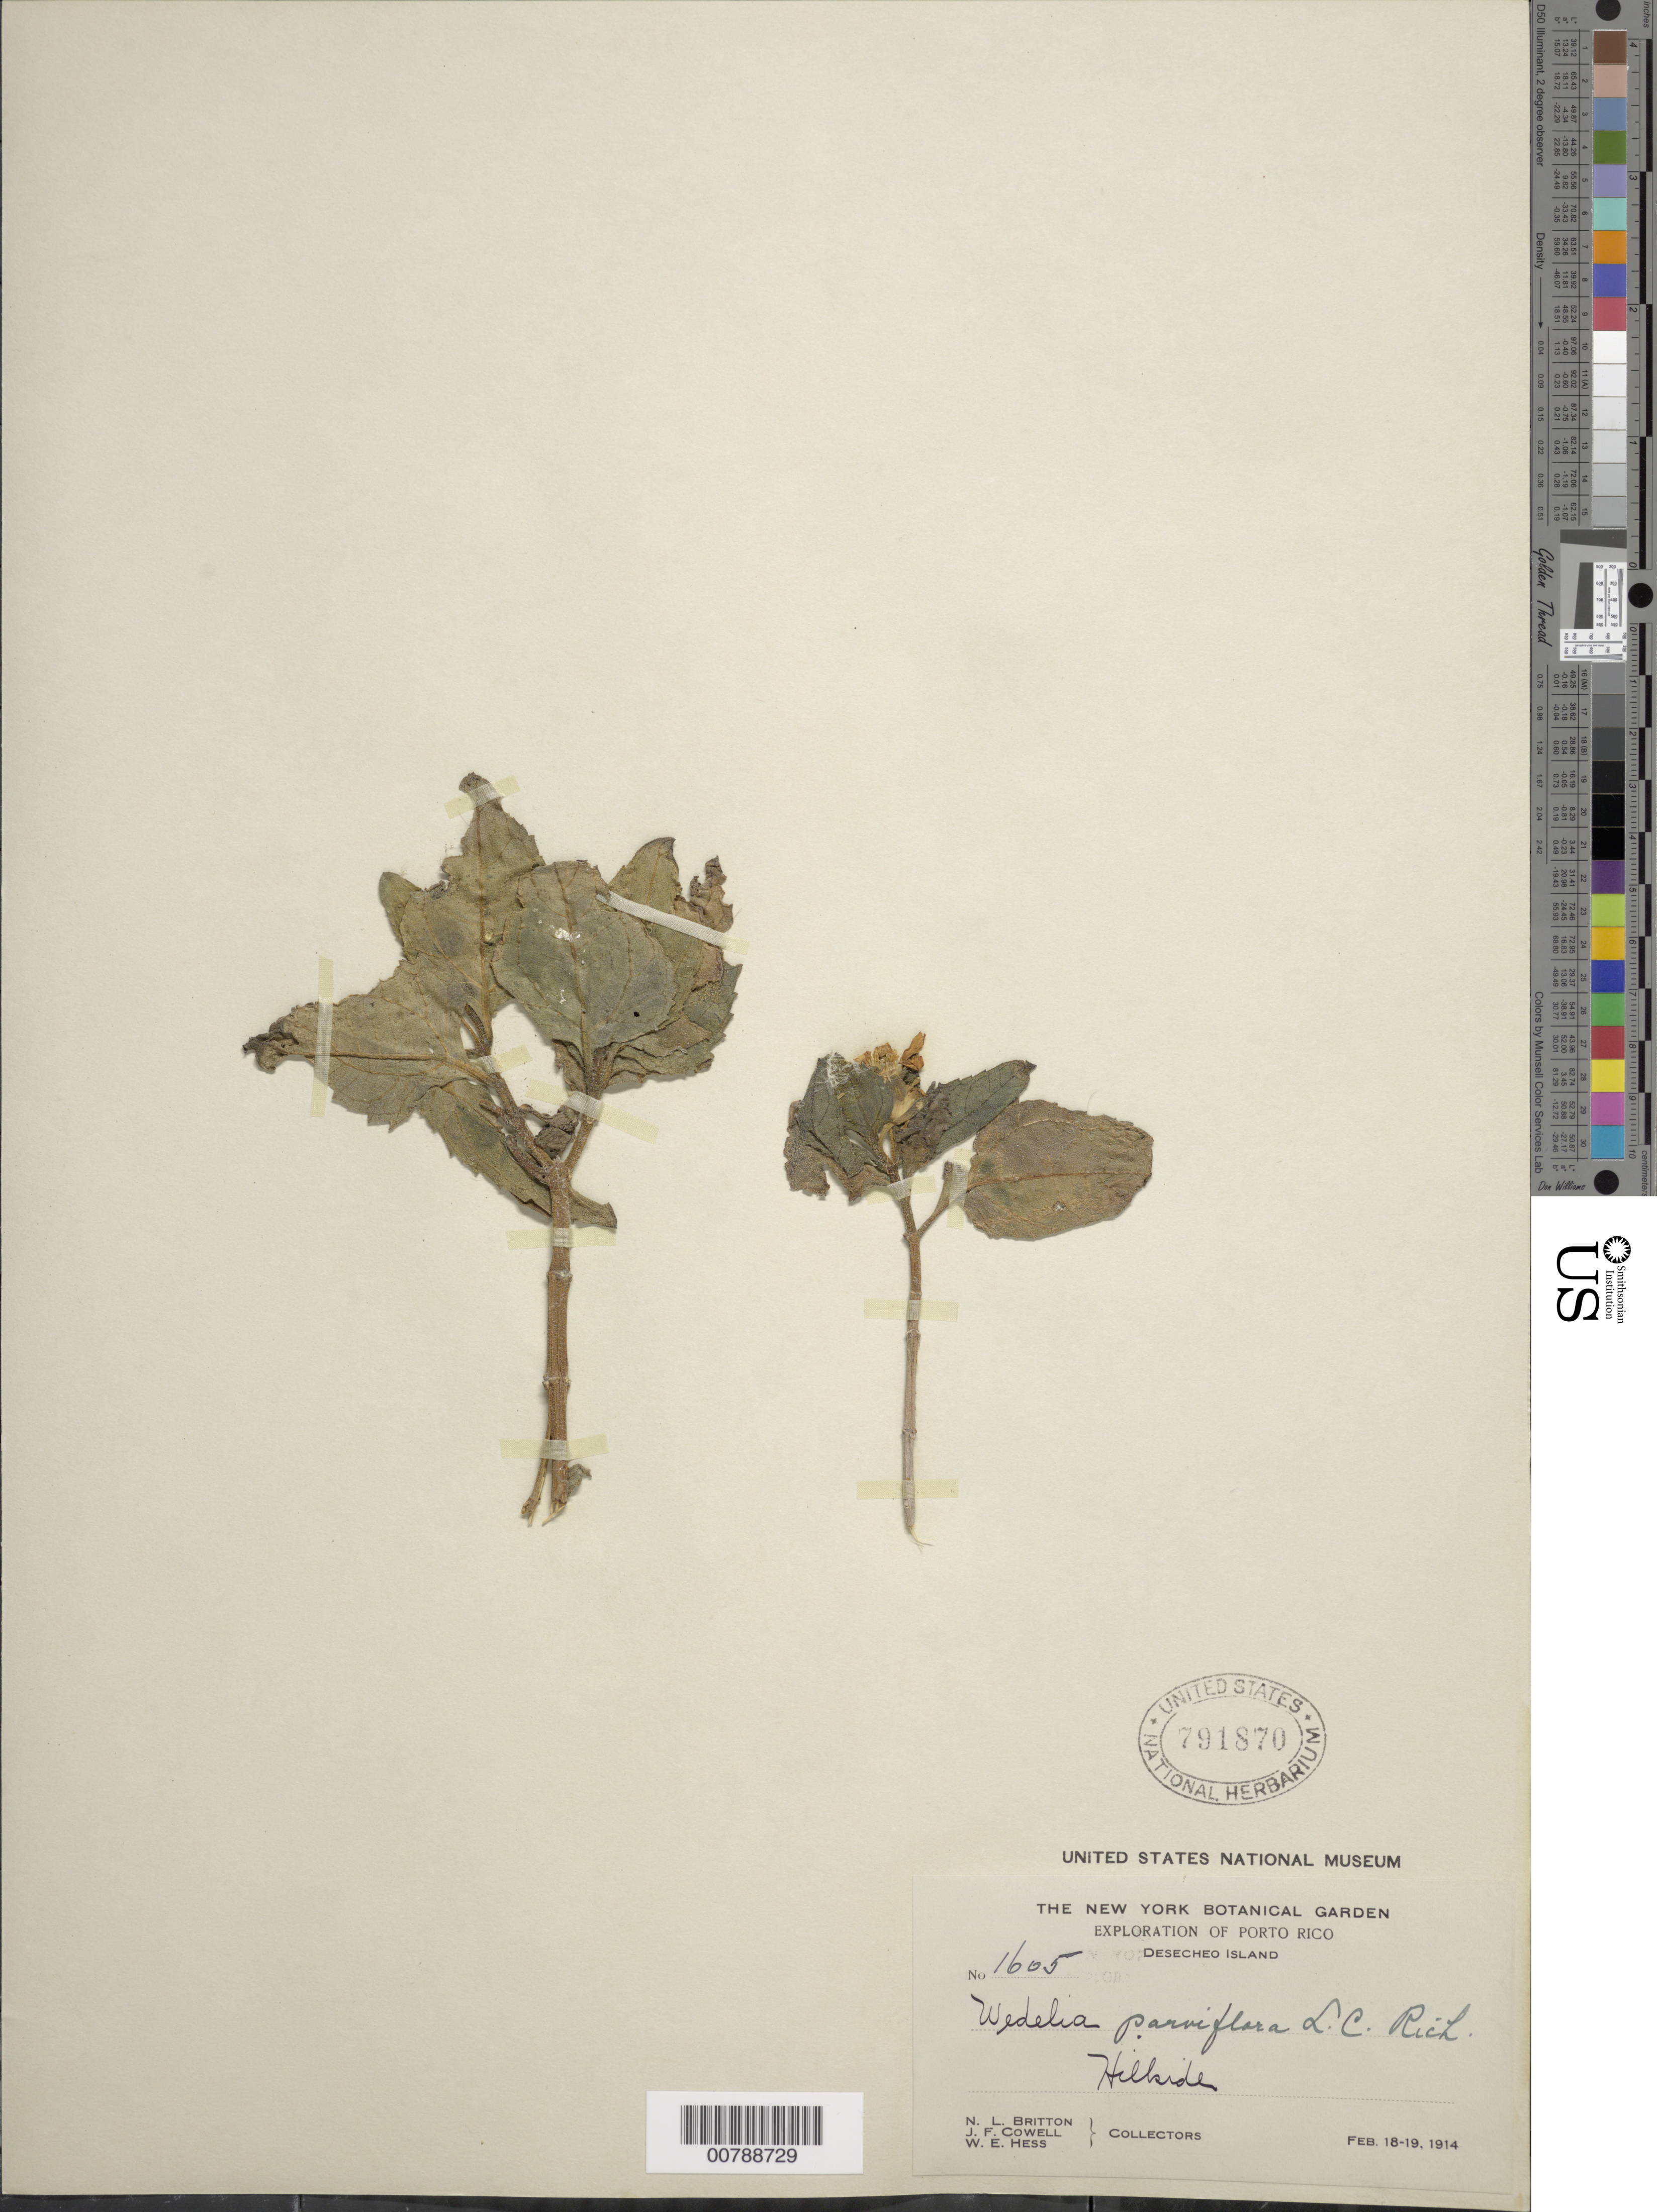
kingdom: Plantae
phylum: Tracheophyta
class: Magnoliopsida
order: Asterales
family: Asteraceae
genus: Wedelia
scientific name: Wedelia calycina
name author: Rich.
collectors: N. Britton, J. F. Cowell & W. Hess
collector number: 1605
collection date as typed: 18 Feb 1914 to 19 Feb 1914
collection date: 1914-02-18/1914-02-19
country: Puerto Rico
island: Desecheo I.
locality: Hillside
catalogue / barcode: US 791870